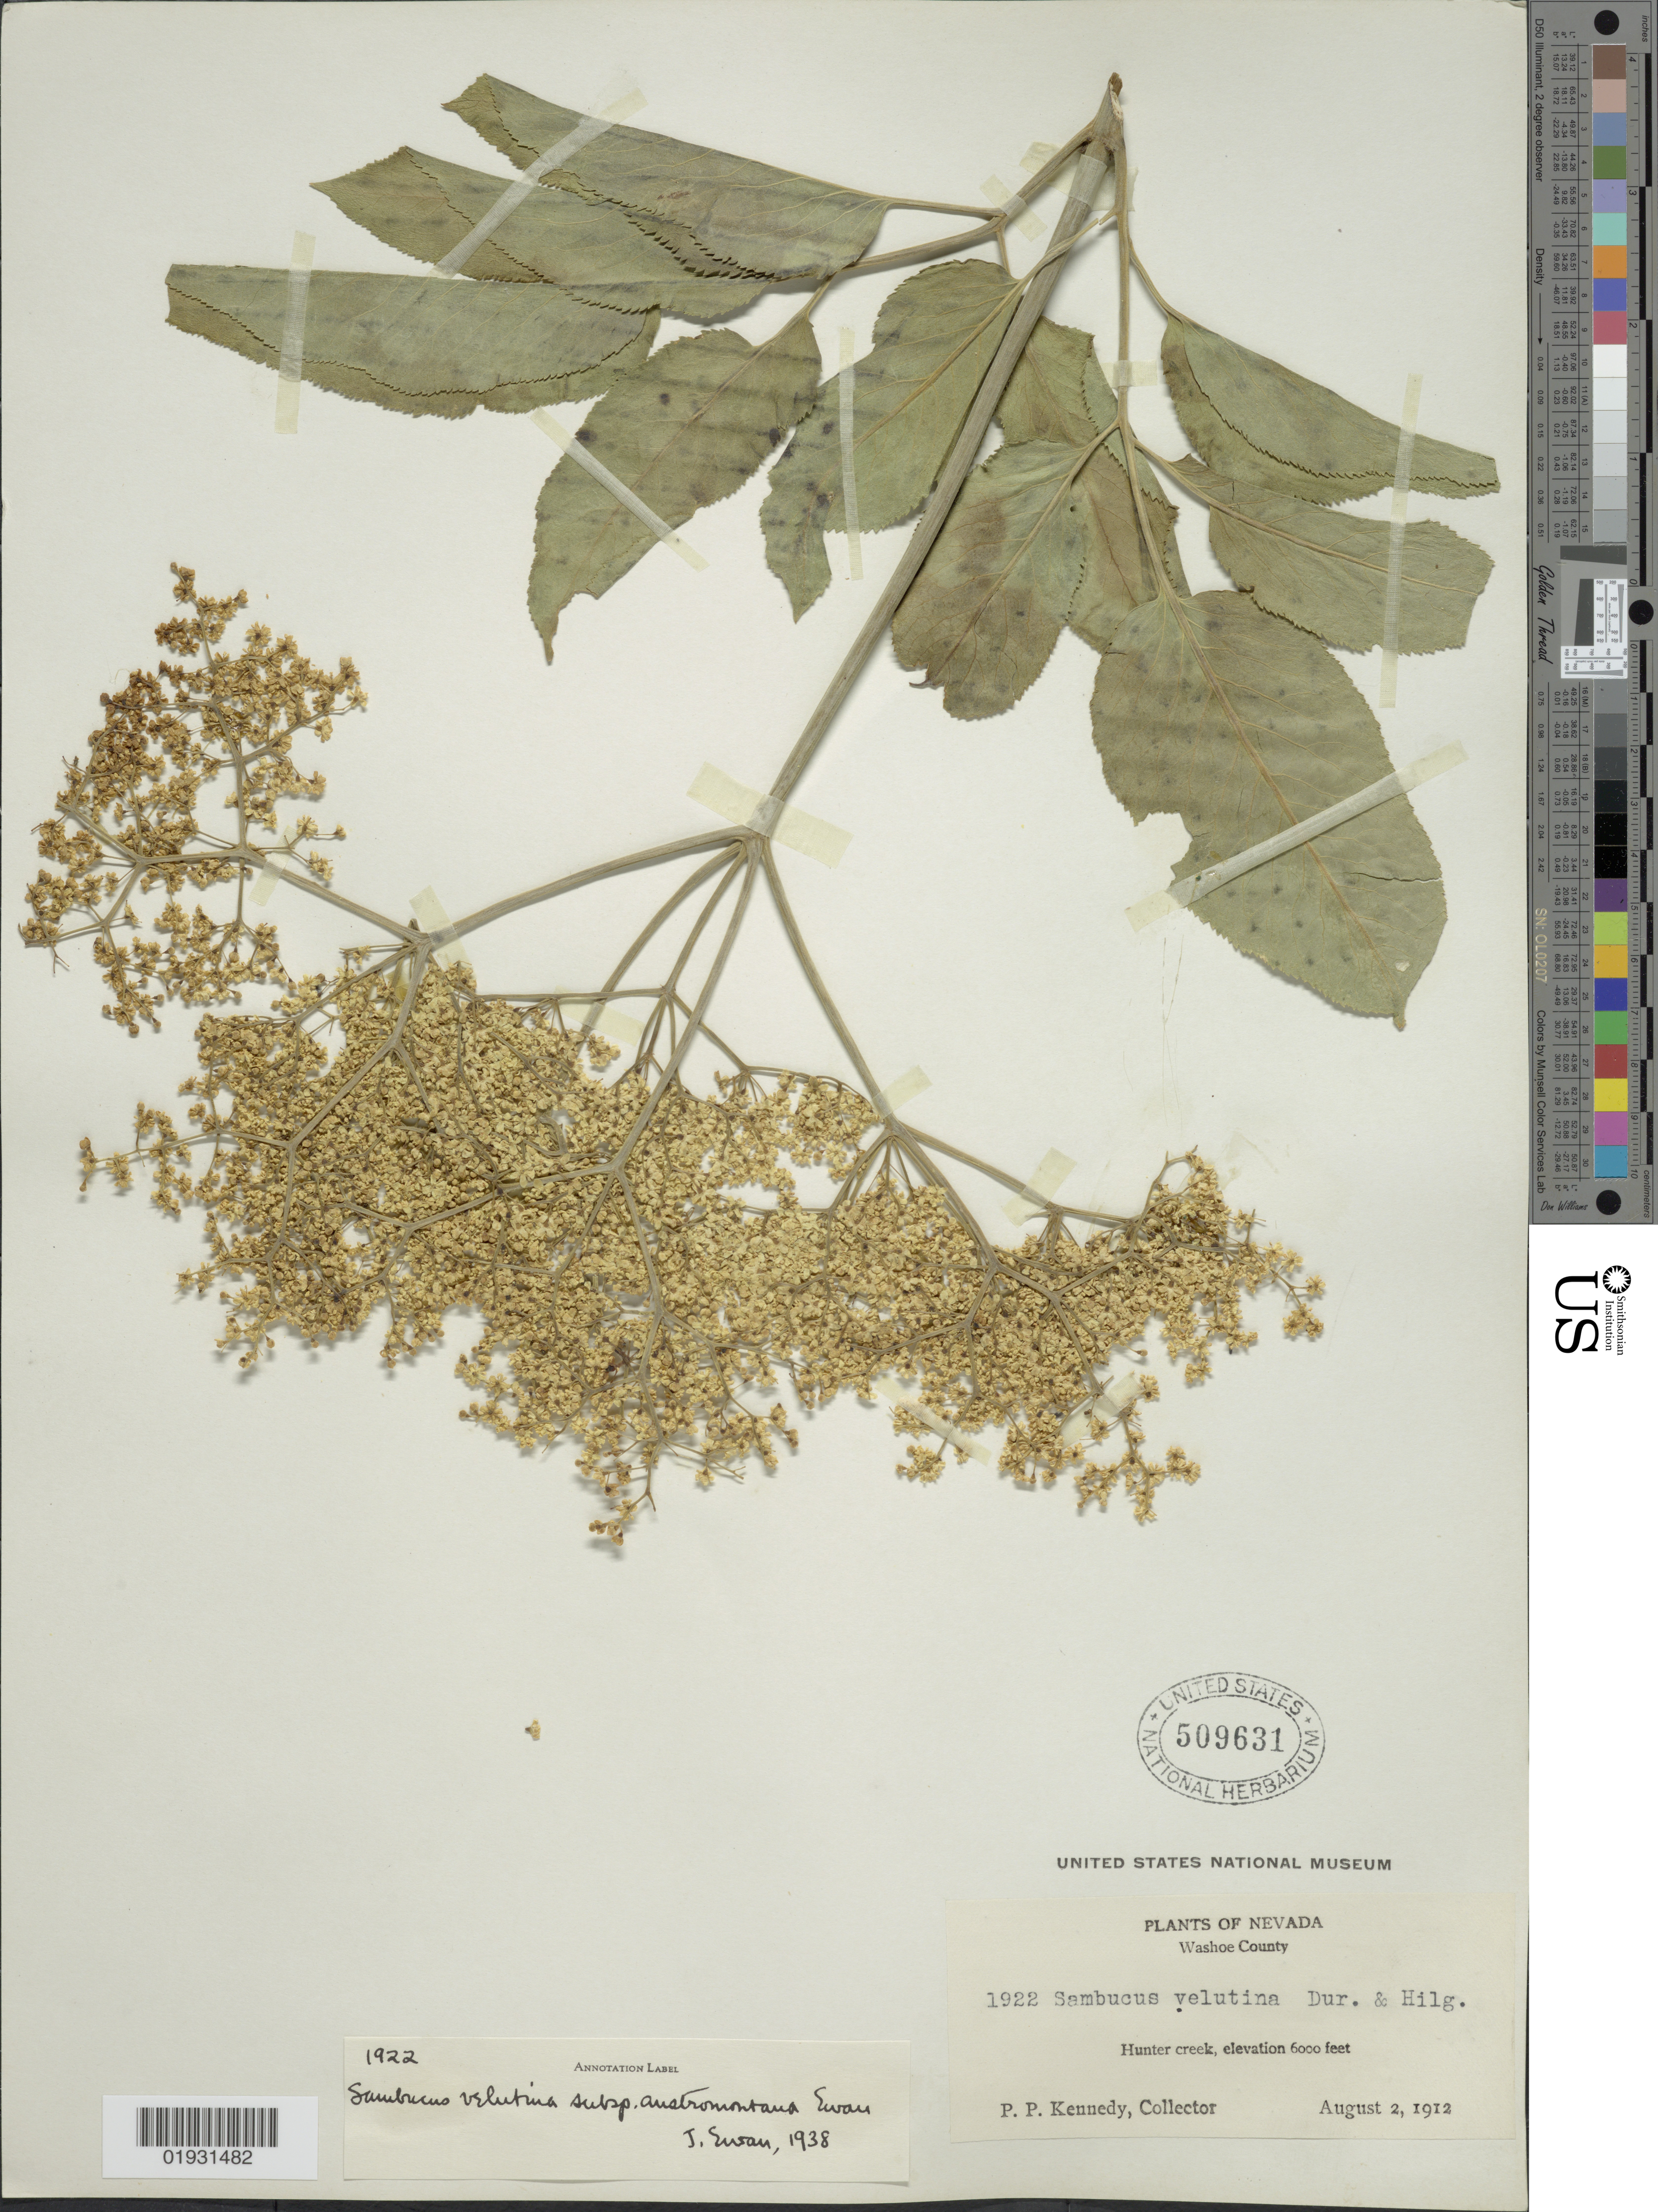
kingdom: Plantae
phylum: Tracheophyta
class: Magnoliopsida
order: Dipsacales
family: Viburnaceae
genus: Sambucus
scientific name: Sambucus velutina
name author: Durand & Hilg.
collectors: P. Kennedy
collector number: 1922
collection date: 1912-08-02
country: United States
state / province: Nevada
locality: Washoe County. Hunter creek.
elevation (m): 1829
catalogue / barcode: US 509631